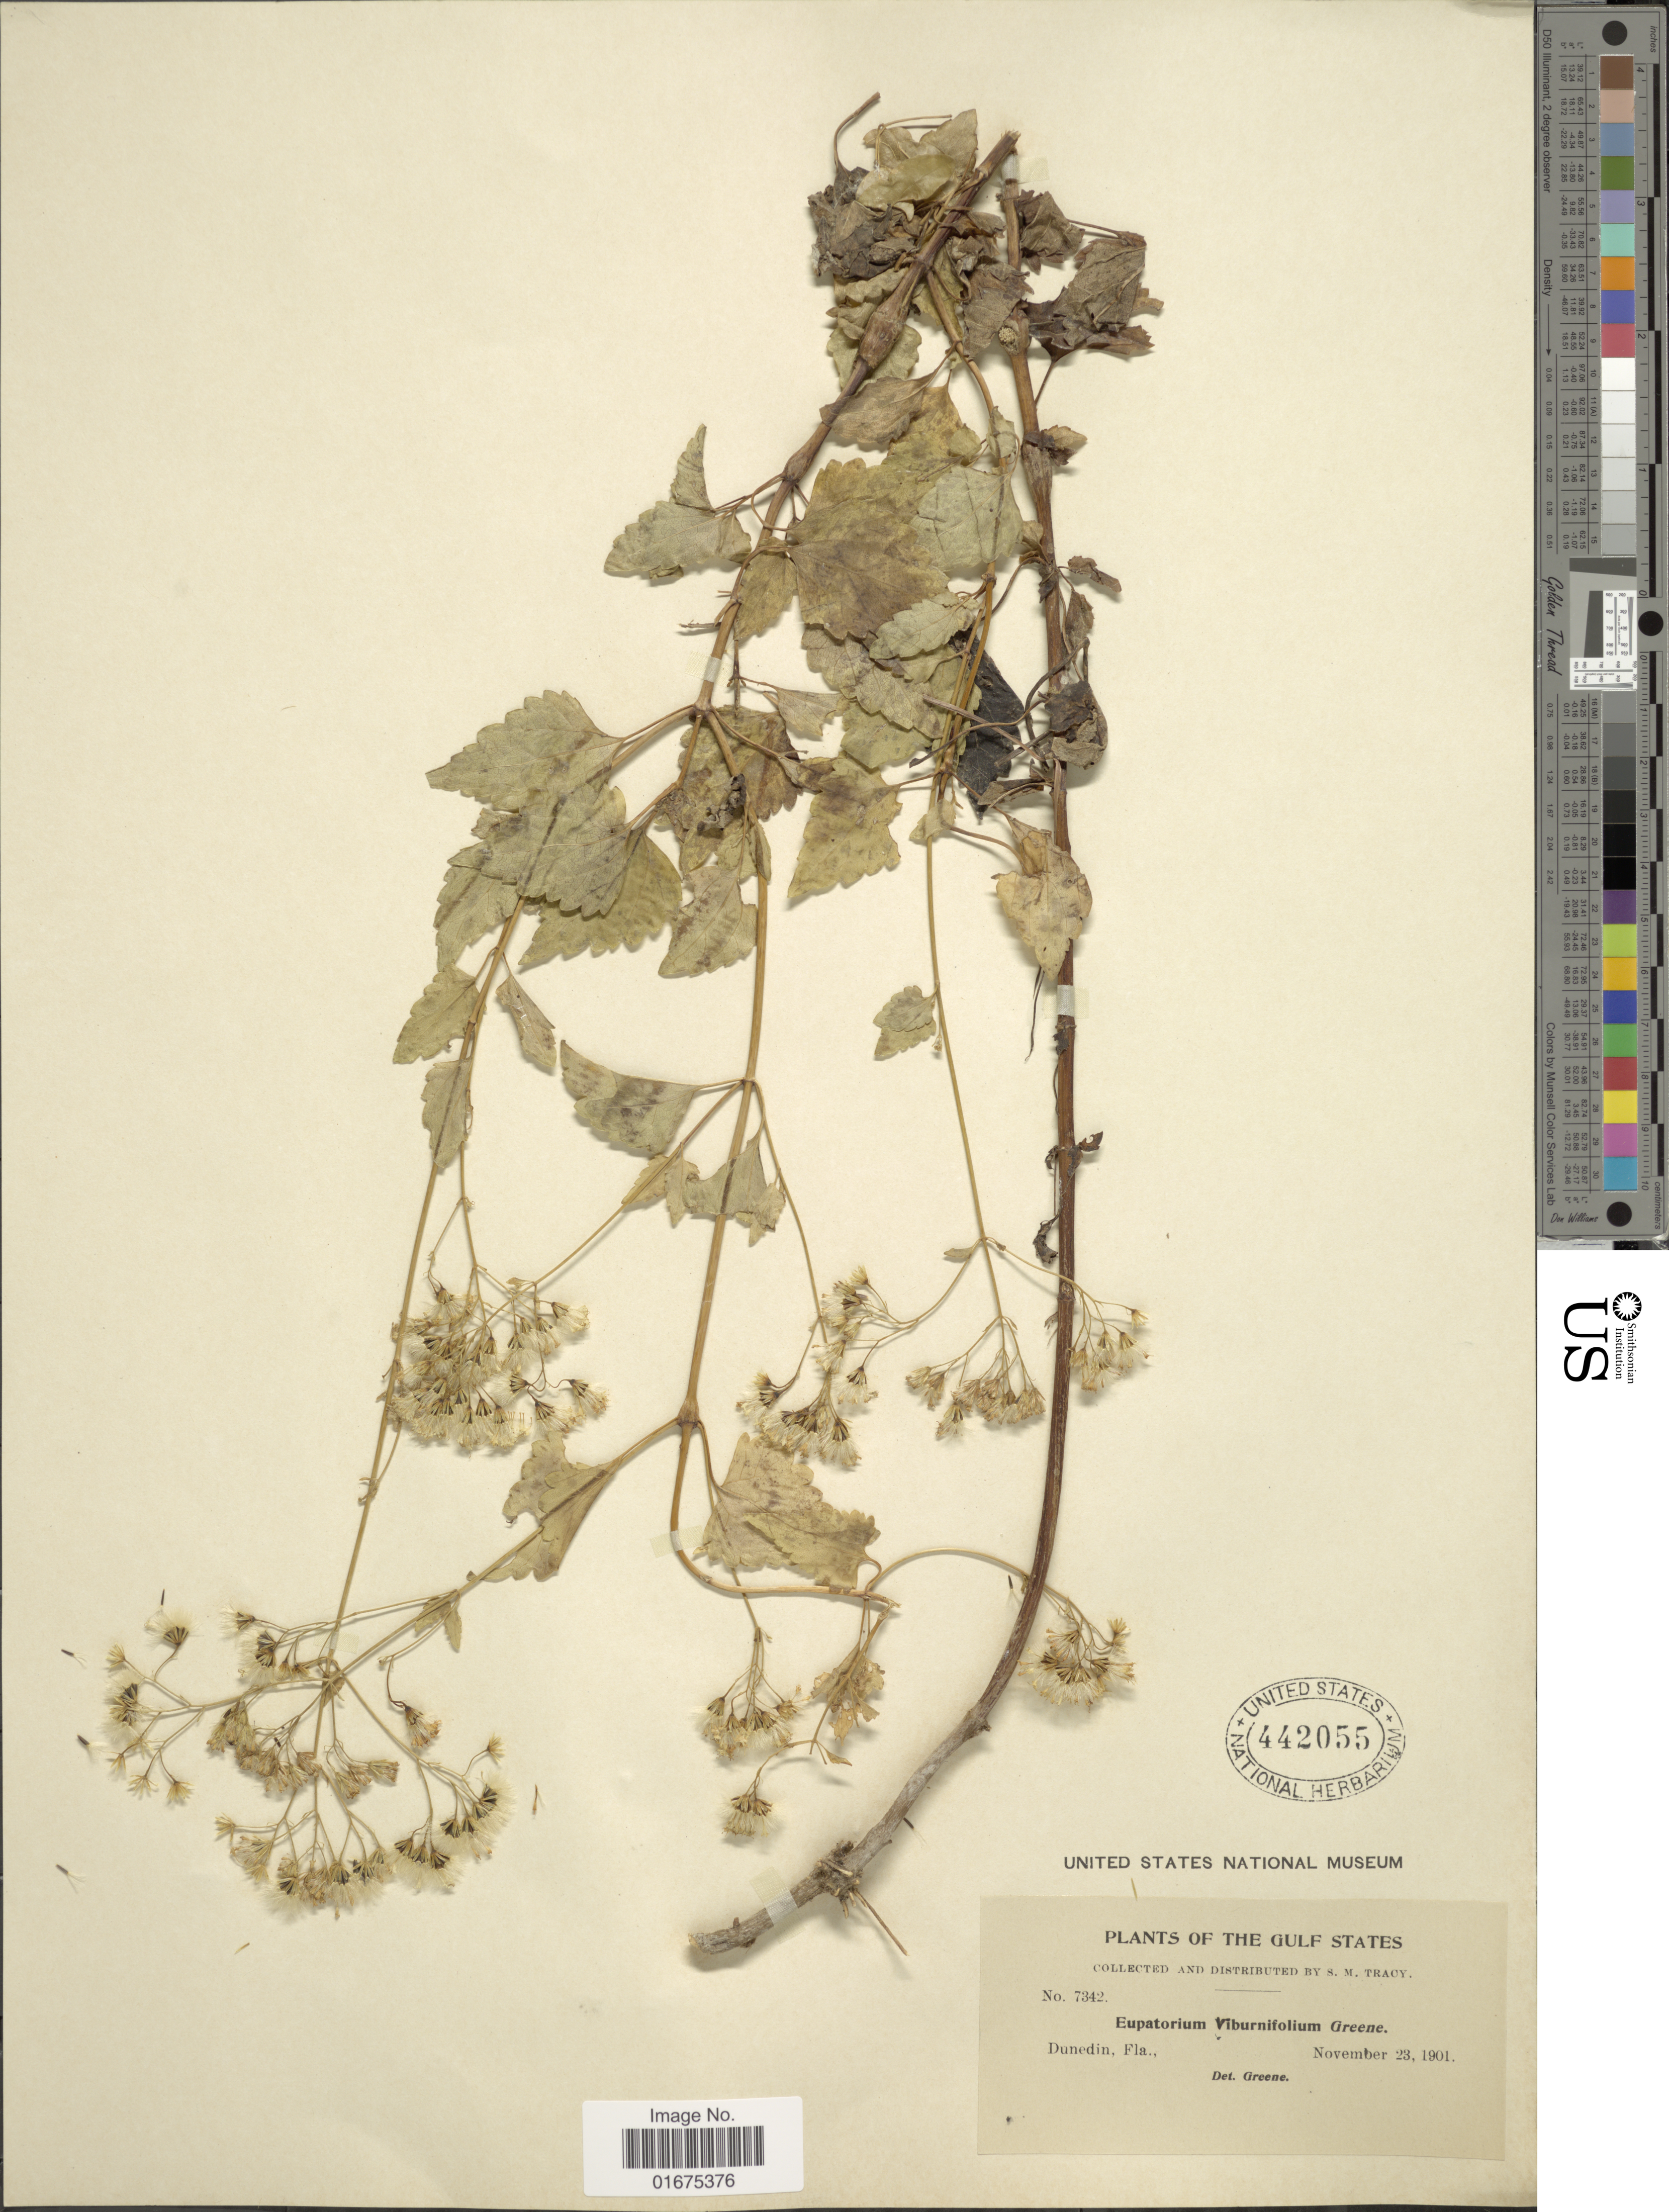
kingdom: Plantae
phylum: Tracheophyta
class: Magnoliopsida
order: Asterales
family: Asteraceae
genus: Ageratina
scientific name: Ageratina viburnifolium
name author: Greene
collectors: S. M. Tracy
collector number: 7342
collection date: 1901-11-23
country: United States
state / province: Florida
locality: The Gulf States, Dunedin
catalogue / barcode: US 442055